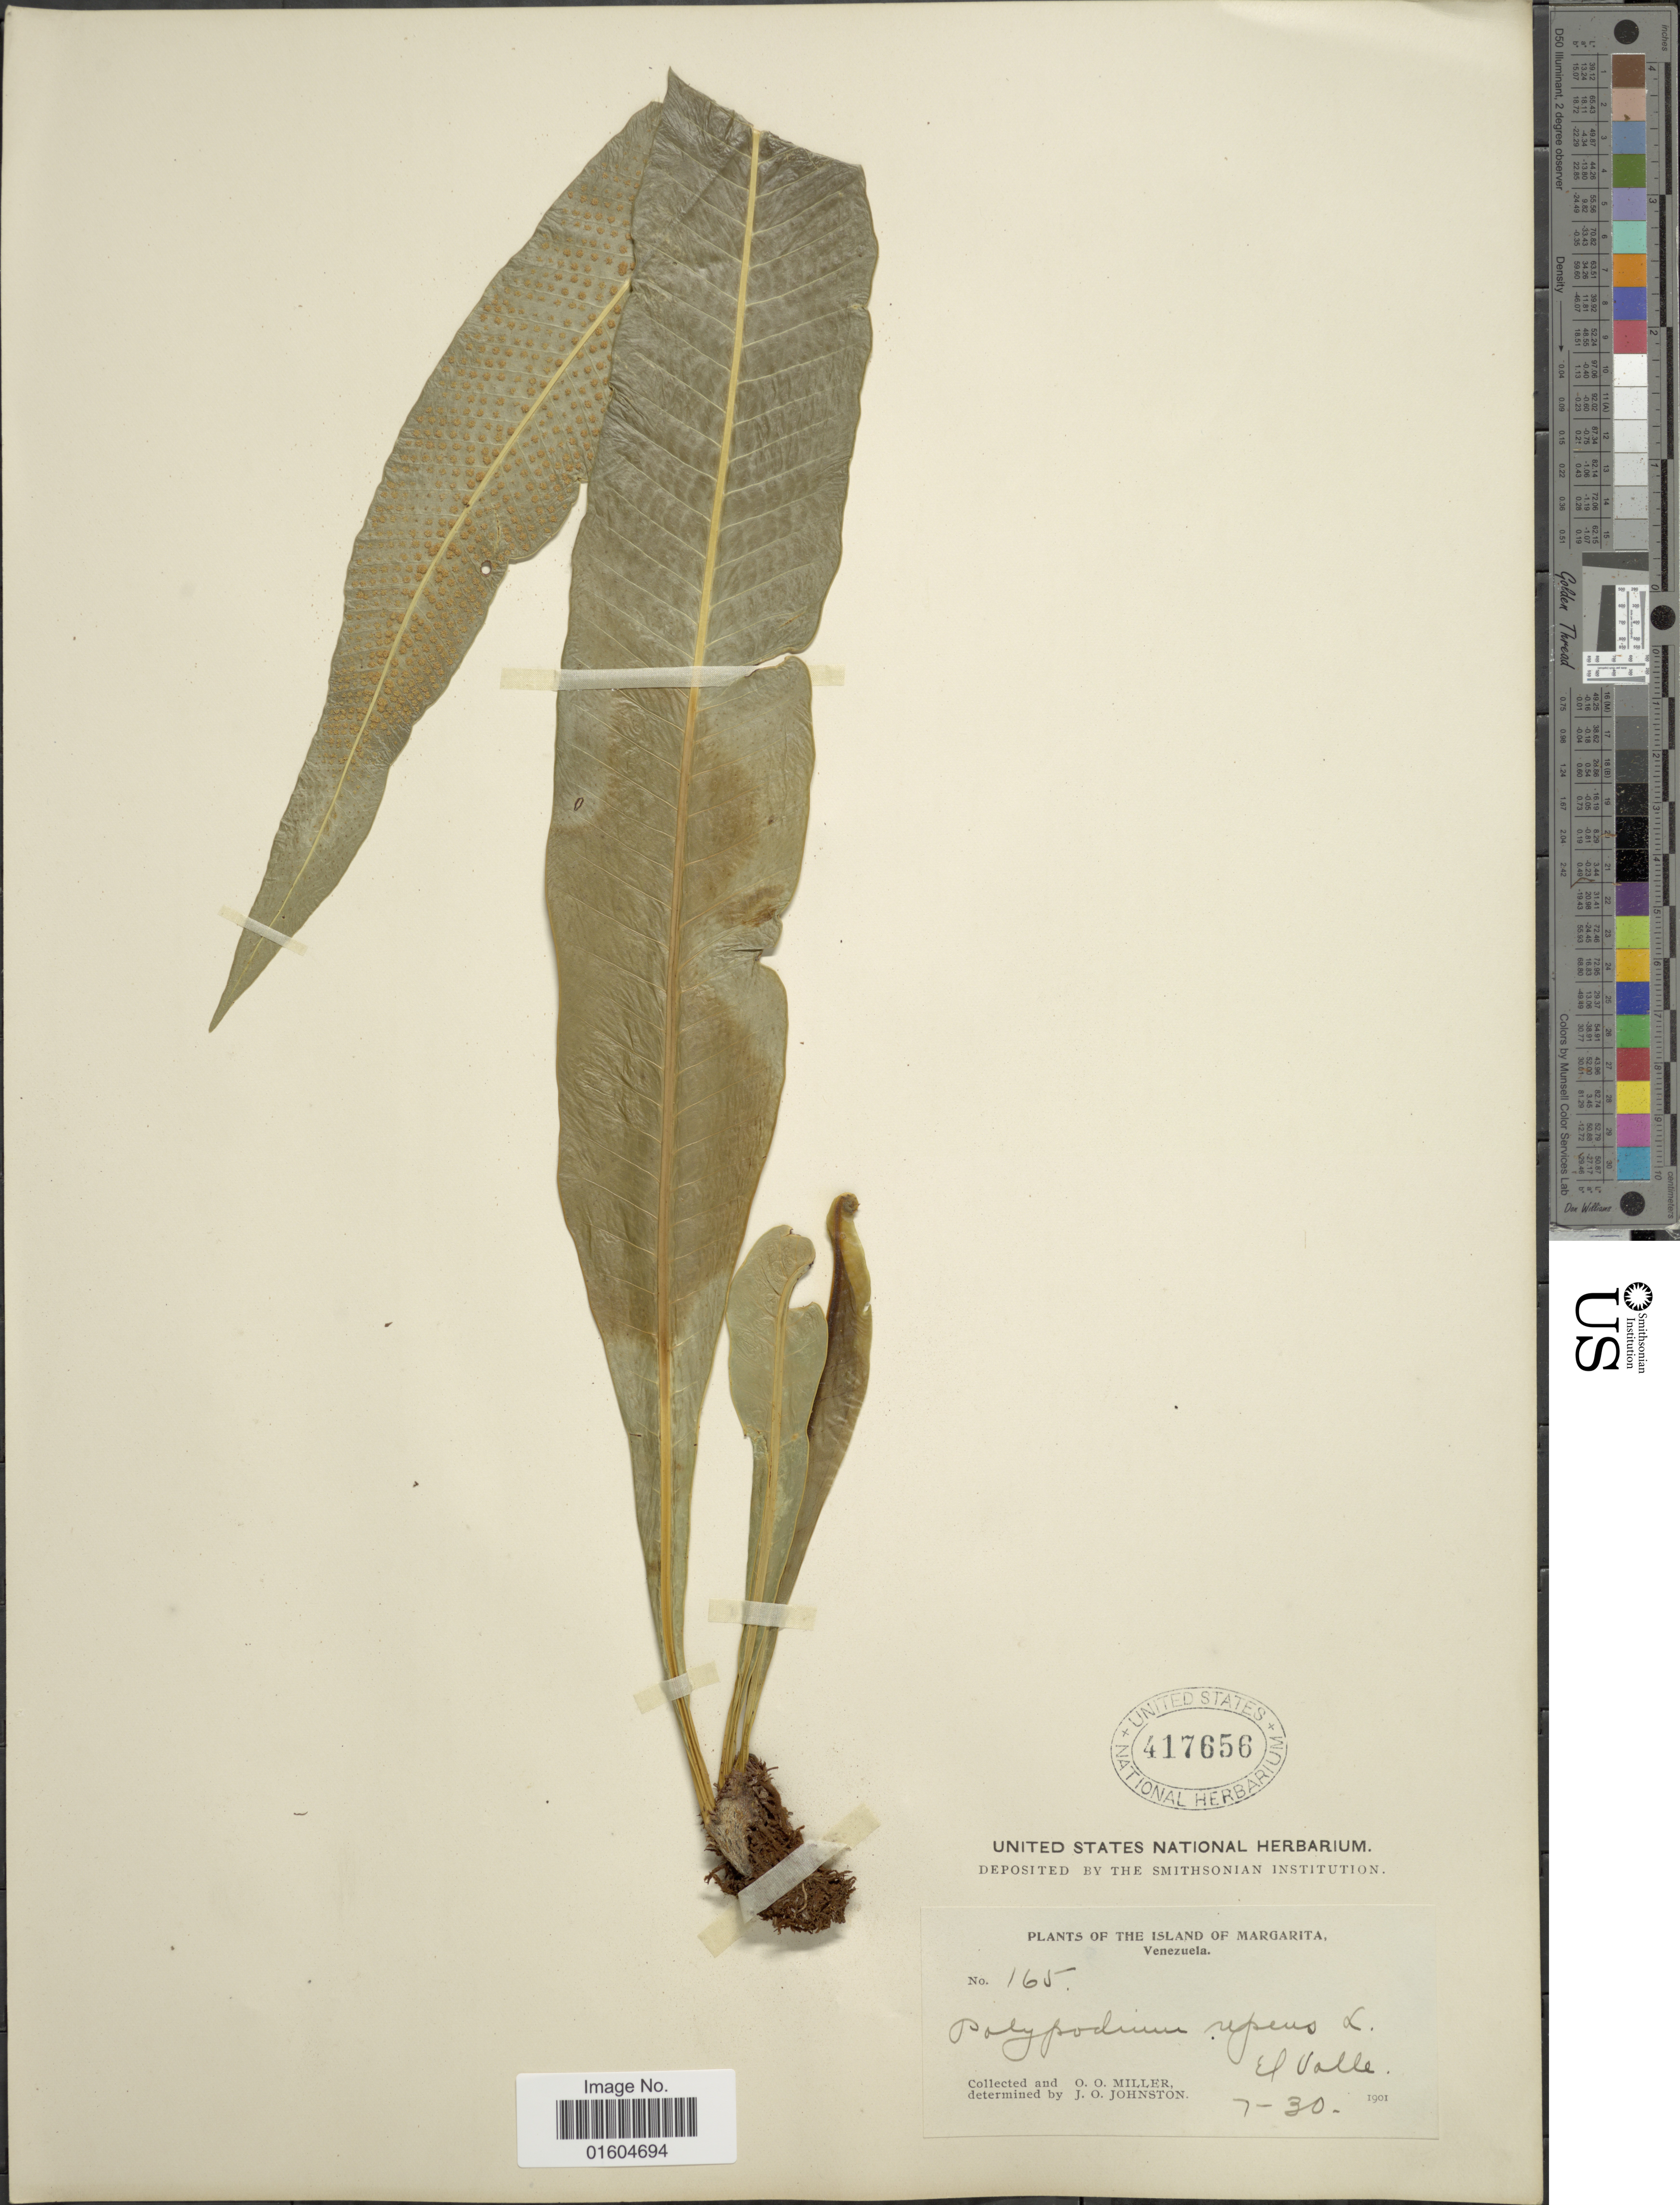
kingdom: Plantae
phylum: Tracheophyta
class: Polypodiopsida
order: Polypodiales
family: Polypodiaceae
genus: Campyloneurum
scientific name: Campyloneurum phyllitidis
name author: (L.) C. Presl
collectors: O. O. Miller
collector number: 165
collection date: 1901-07-30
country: Colombia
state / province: Valle del Cauca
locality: The Island of Margarita, Venezuela, El Valle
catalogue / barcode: US 417656